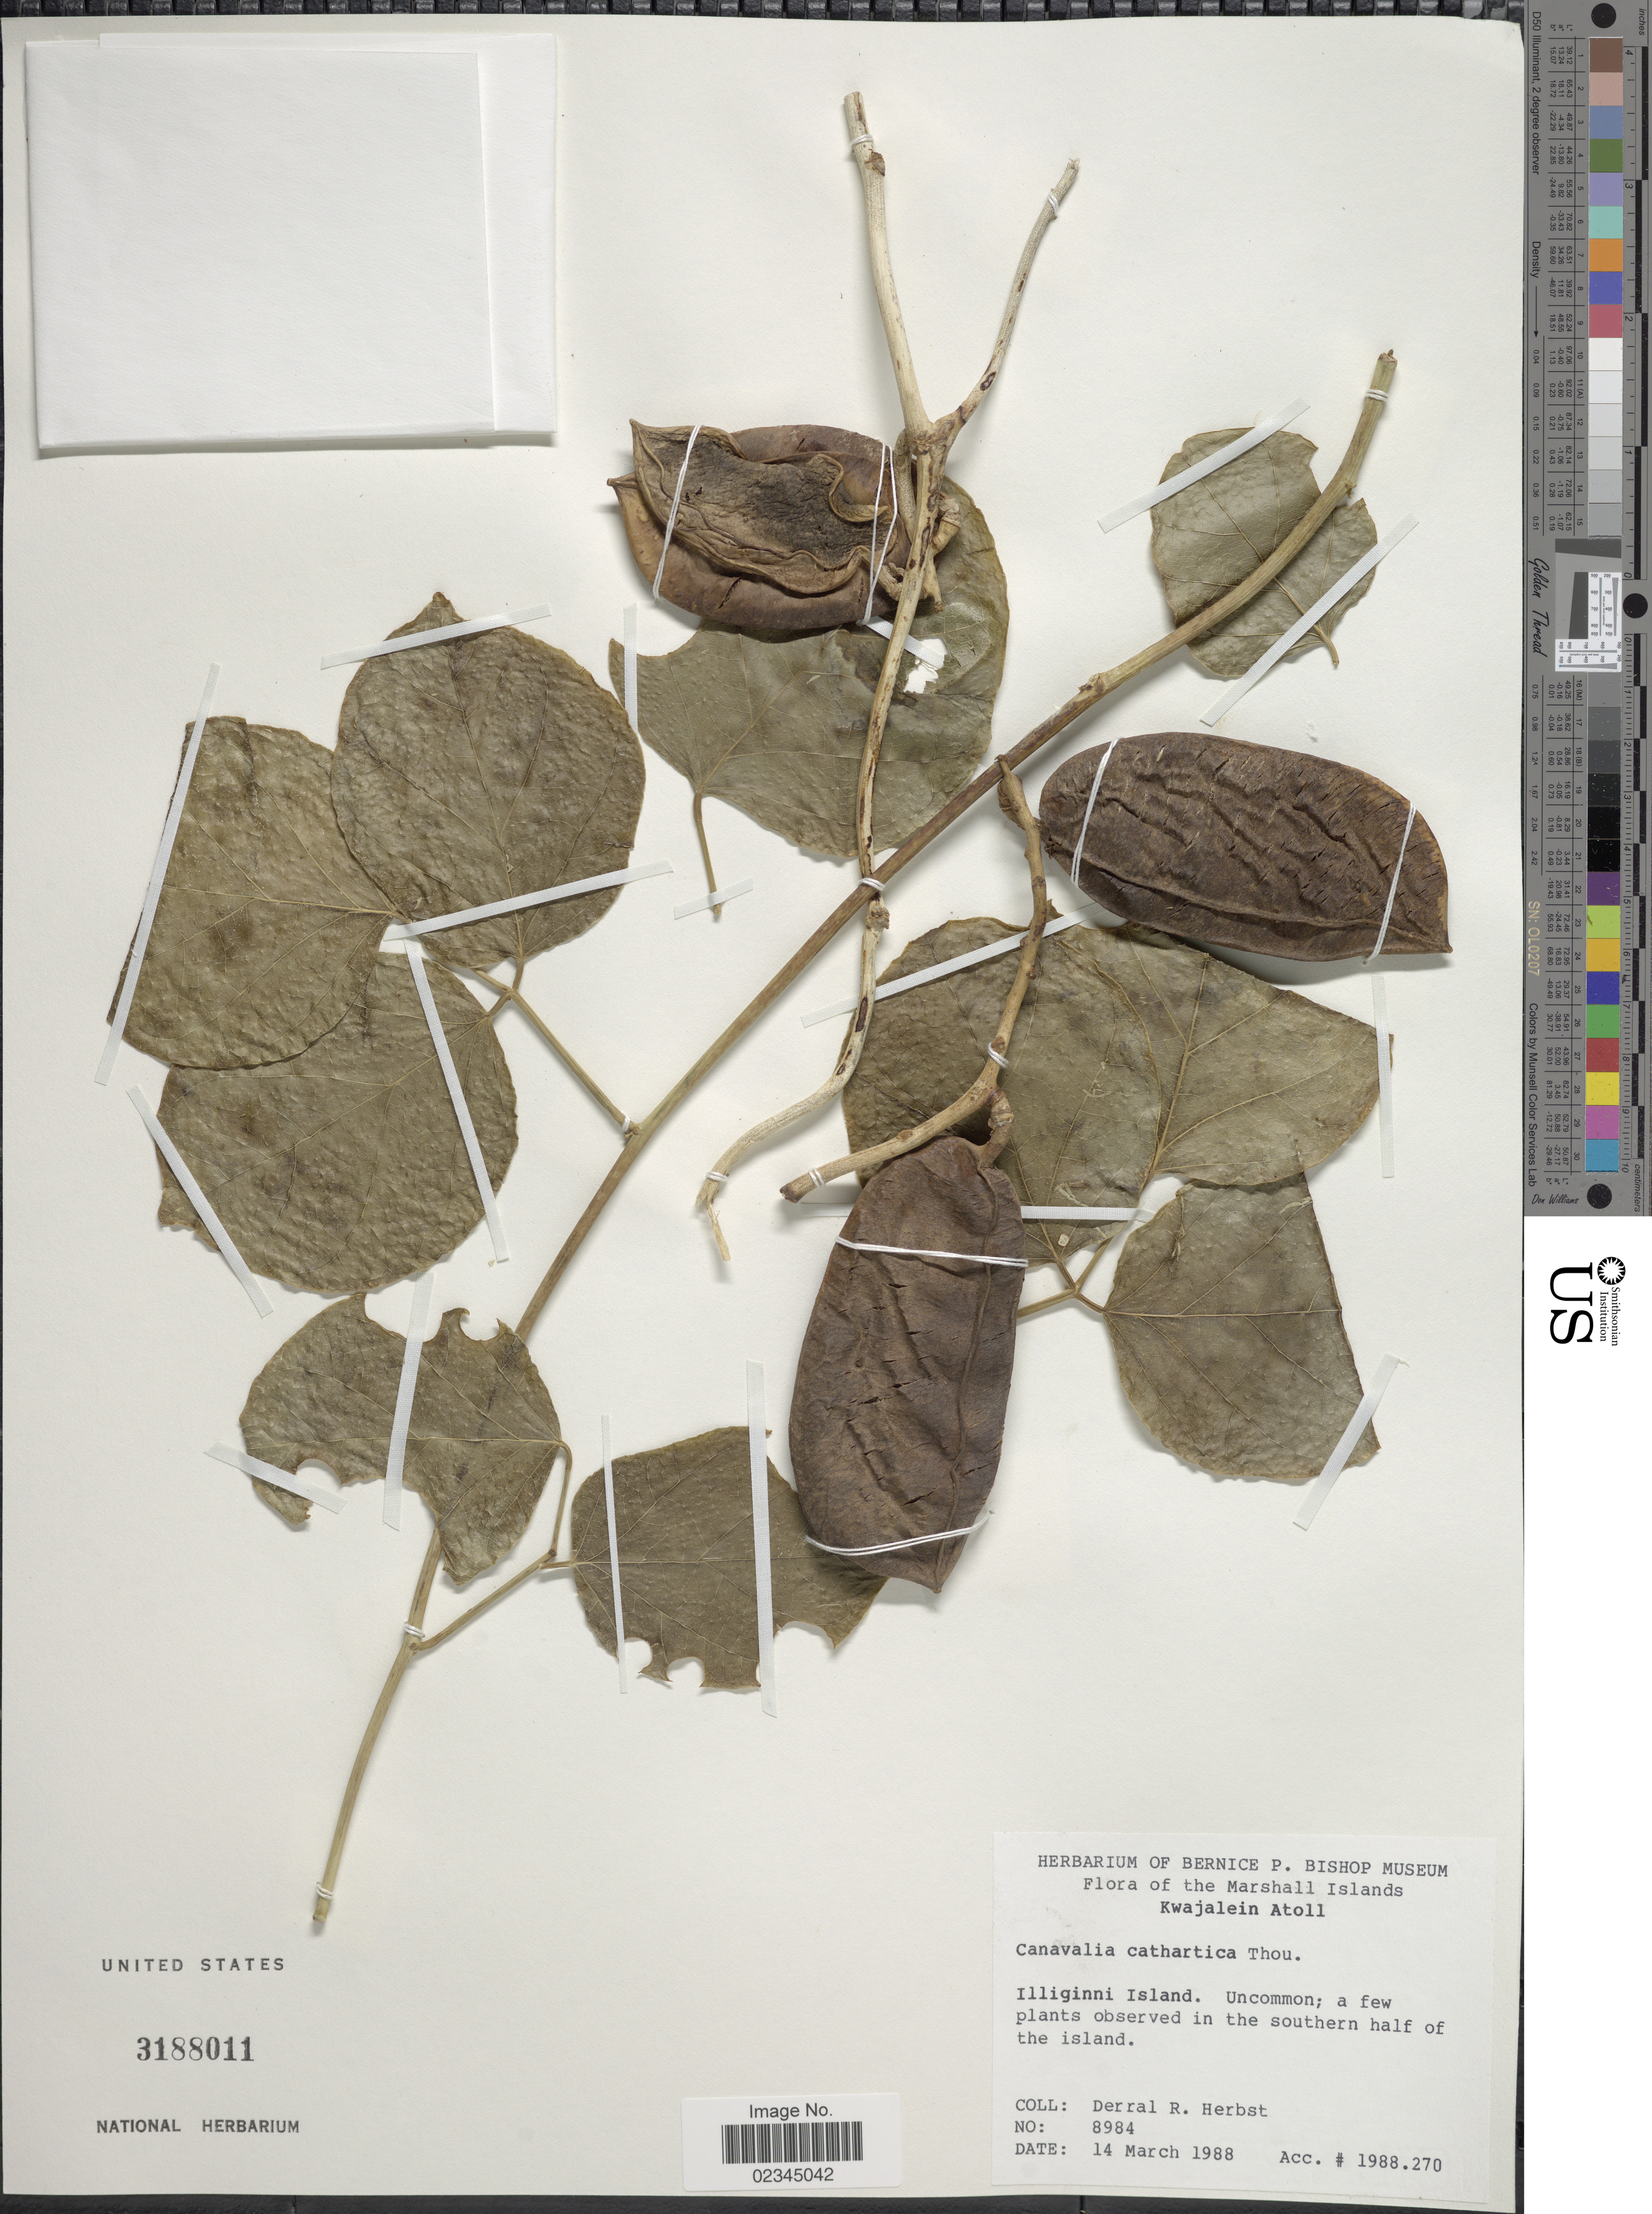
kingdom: Plantae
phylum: Tracheophyta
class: Magnoliopsida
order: Fabales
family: Fabaceae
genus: Canavalia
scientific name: Canavalia cathartica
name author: Thouars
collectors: D. R. Herbst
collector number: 8984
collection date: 1988-03-14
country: Marshall Islands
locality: Kwajalein Atoll, Illiginni Island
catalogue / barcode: US 3188011